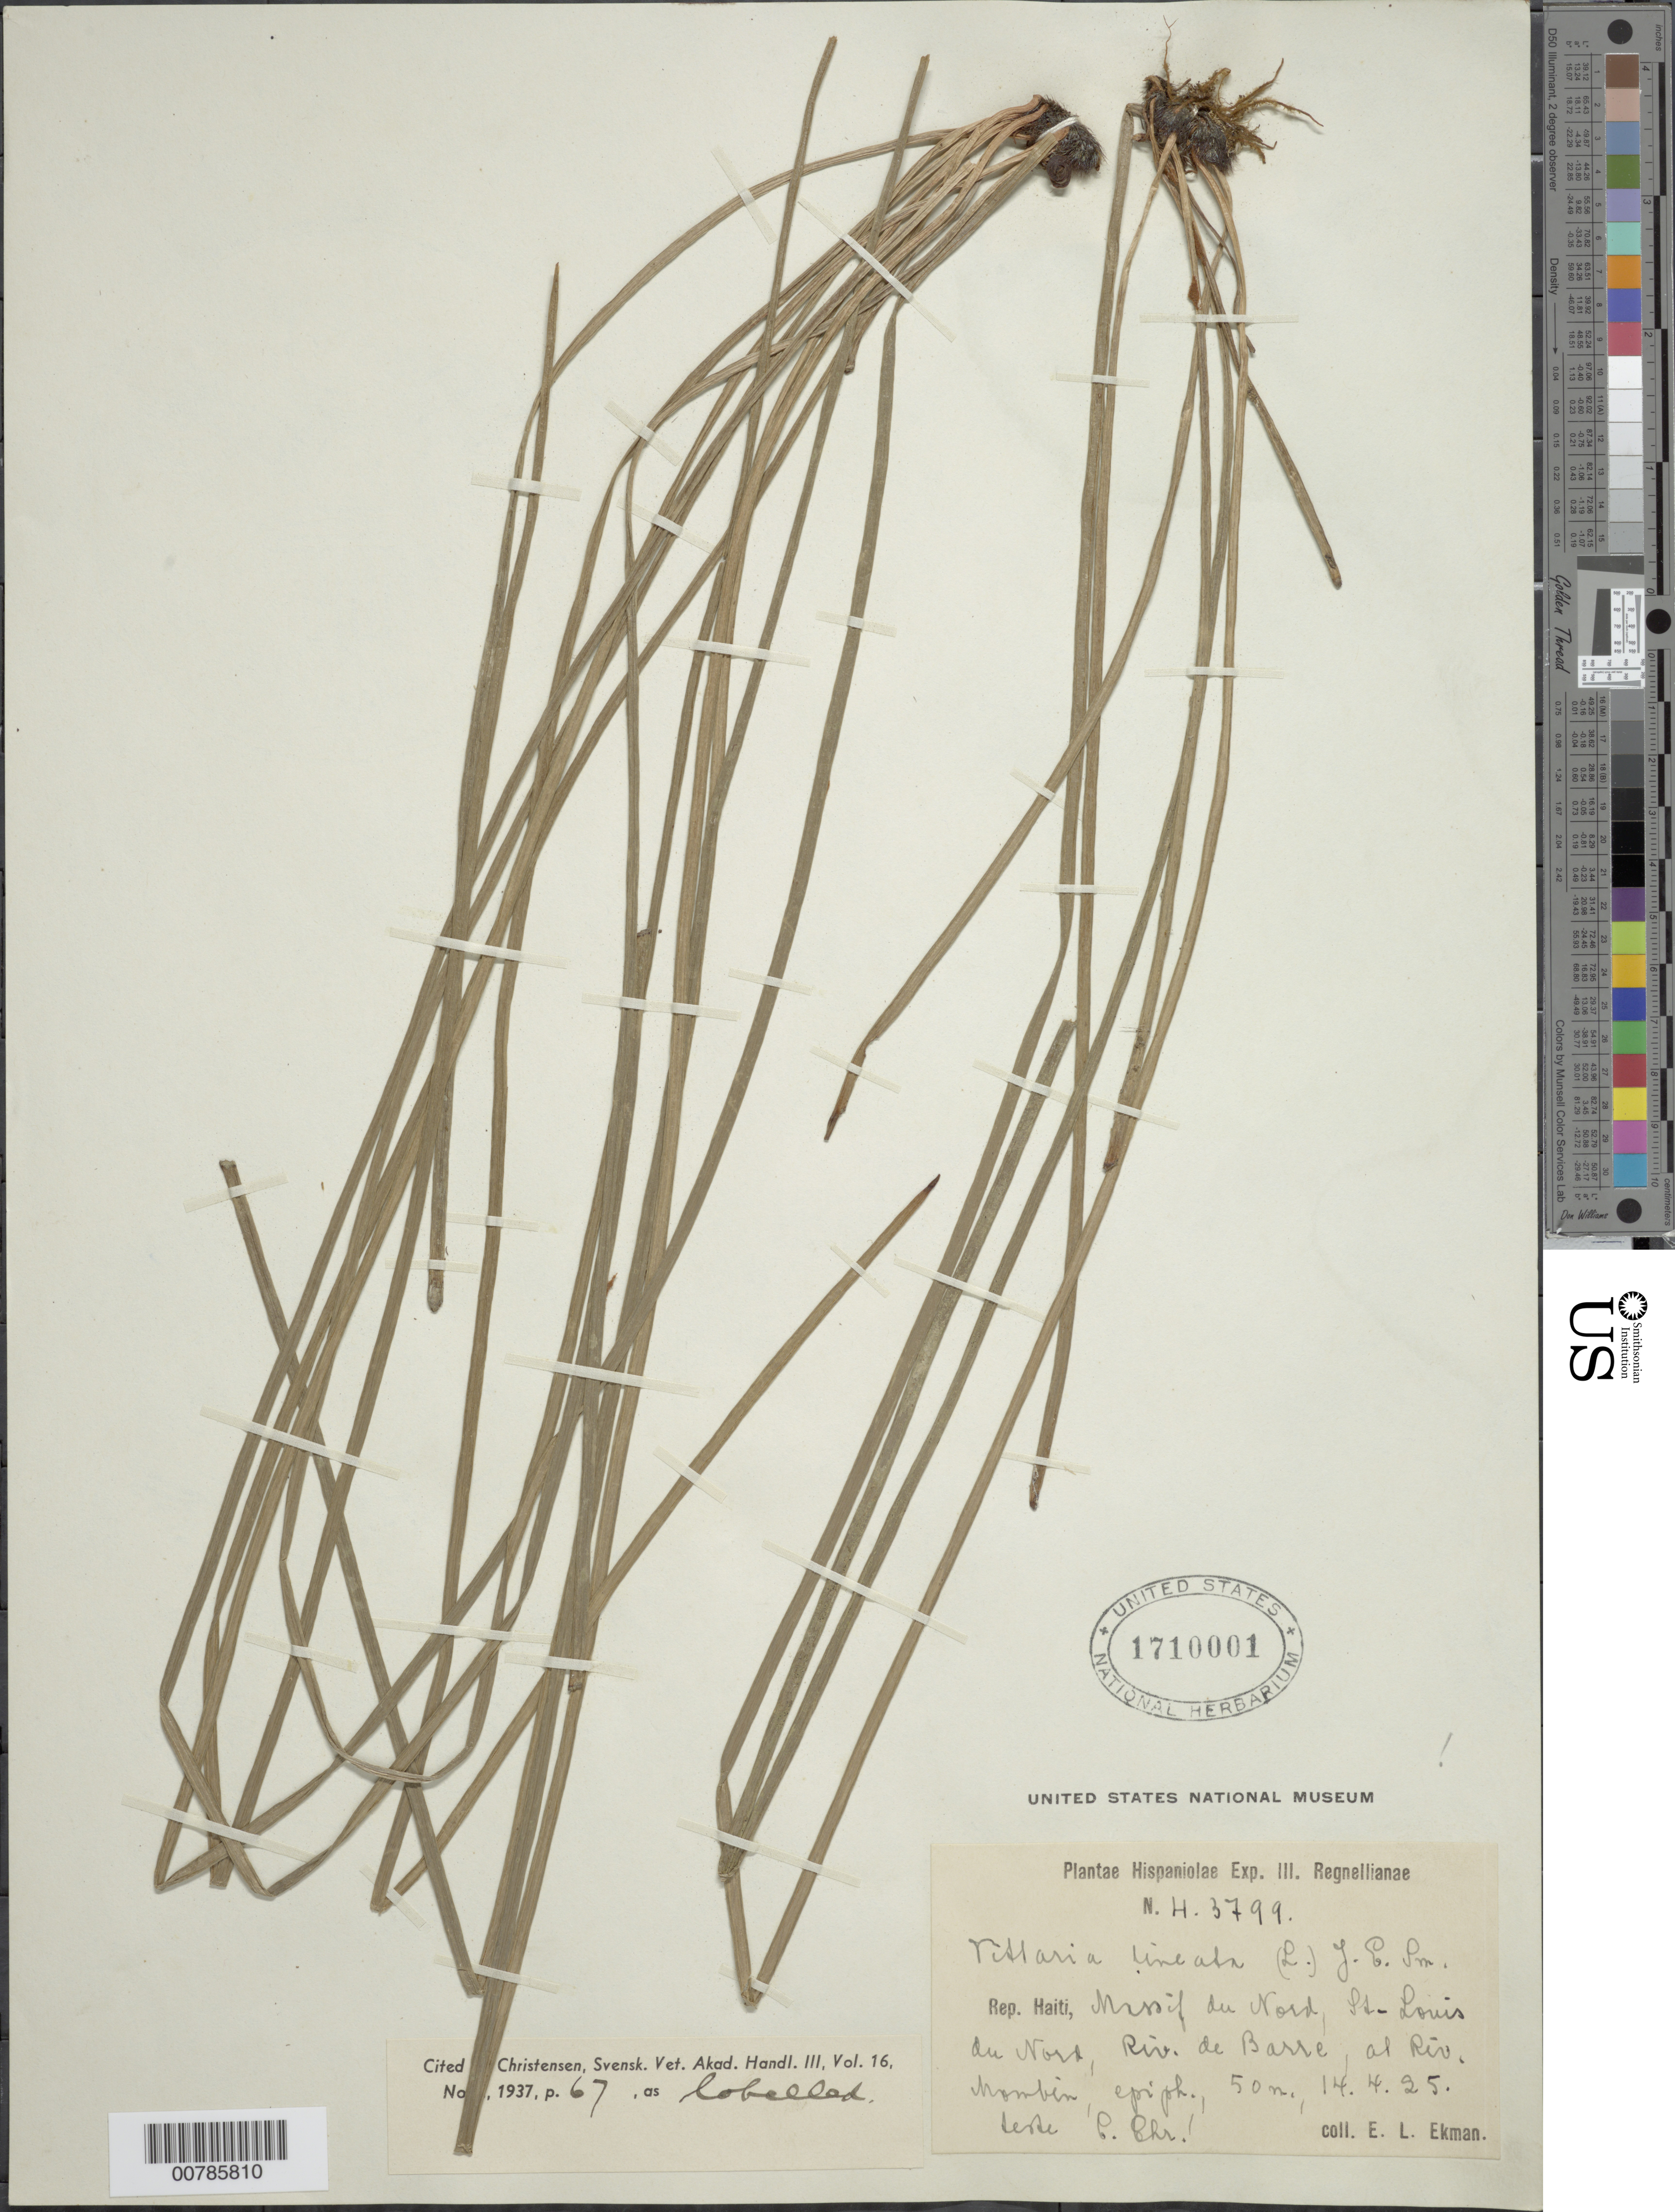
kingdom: Plantae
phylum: Tracheophyta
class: Polypodiopsida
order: Polypodiales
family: Pteridaceae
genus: Vittaria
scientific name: Vittaria lineata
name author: (L.) Sm.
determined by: Christensen, C. F. A.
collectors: E. L. Ekman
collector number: H 3799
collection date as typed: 14 Apr 1925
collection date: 1925-04-14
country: Haiti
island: Hispaniola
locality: Massif du Nord, St. Louis du Nord, Riv. De Barre, al Riv. Mombin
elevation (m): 50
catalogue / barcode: US 1710001